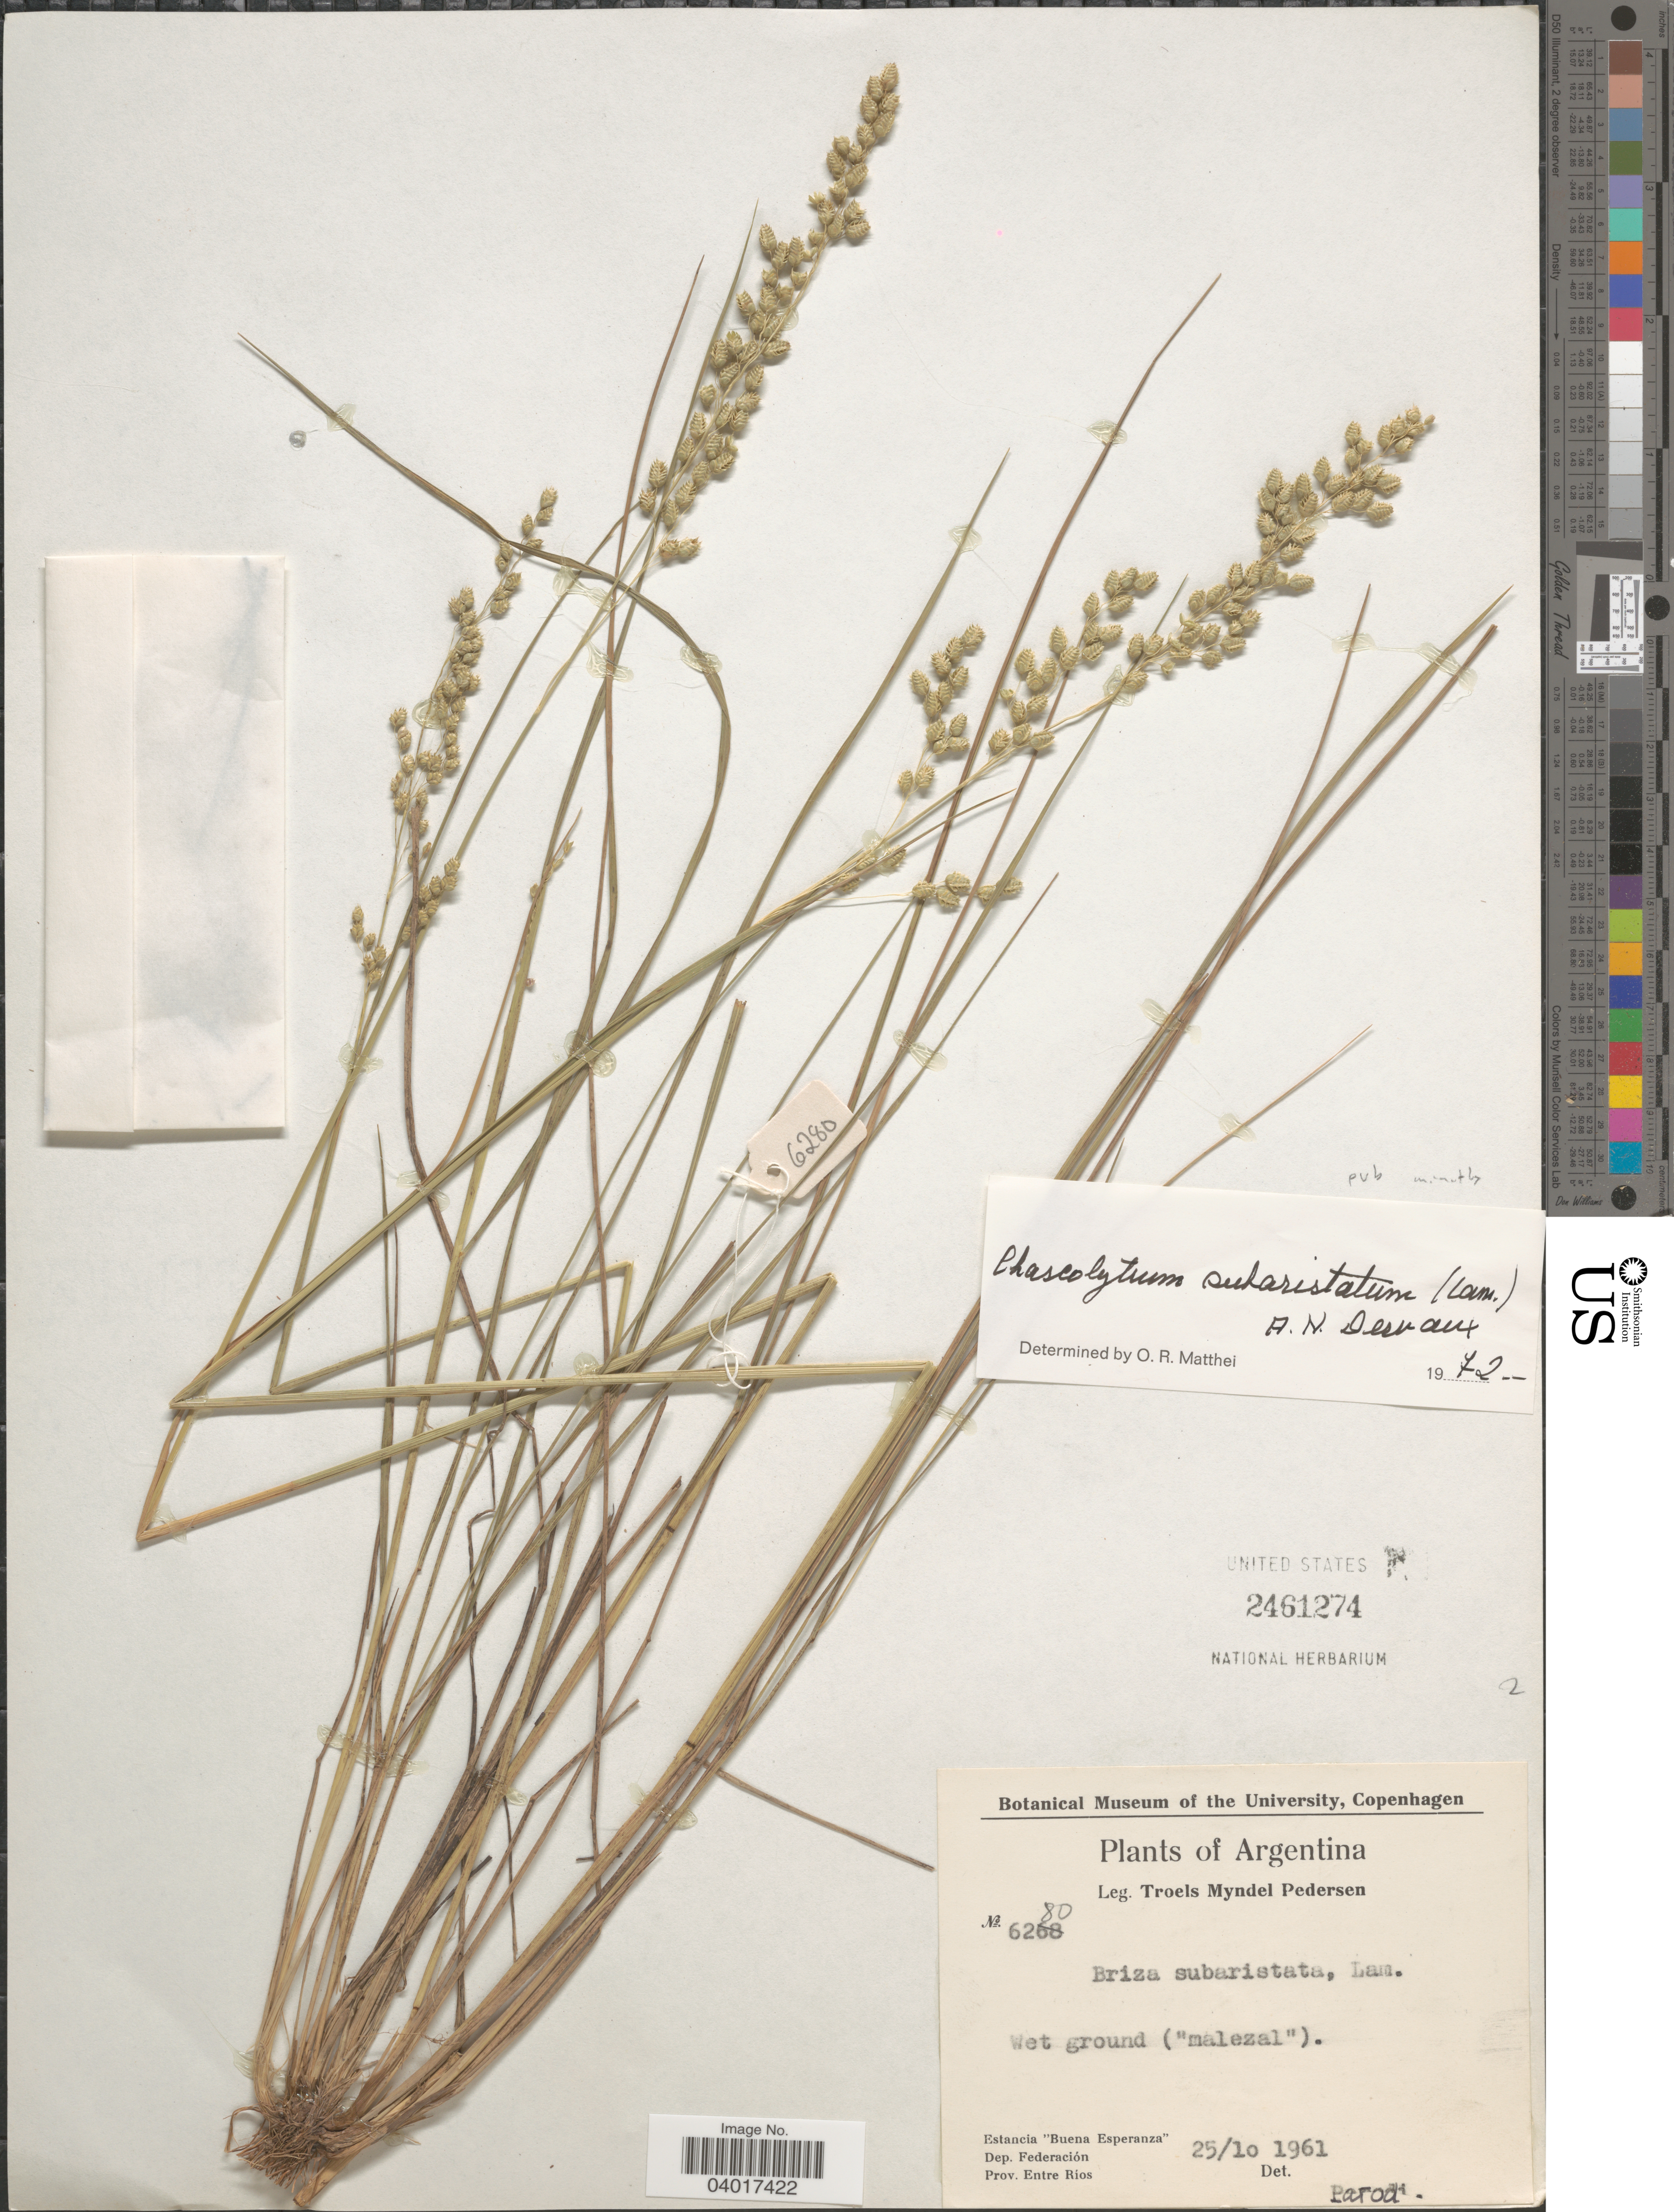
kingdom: Plantae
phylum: Tracheophyta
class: Liliopsida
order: Poales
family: Poaceae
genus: Chascolytrum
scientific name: Chascolytrum subaristatum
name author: (Lam.) Desv.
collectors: T. Pederson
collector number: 6280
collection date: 1961-10-25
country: Argentina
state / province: Entre Rios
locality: Estancia "Buena Esperanza". Dep. Federación.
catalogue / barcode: US 2461274